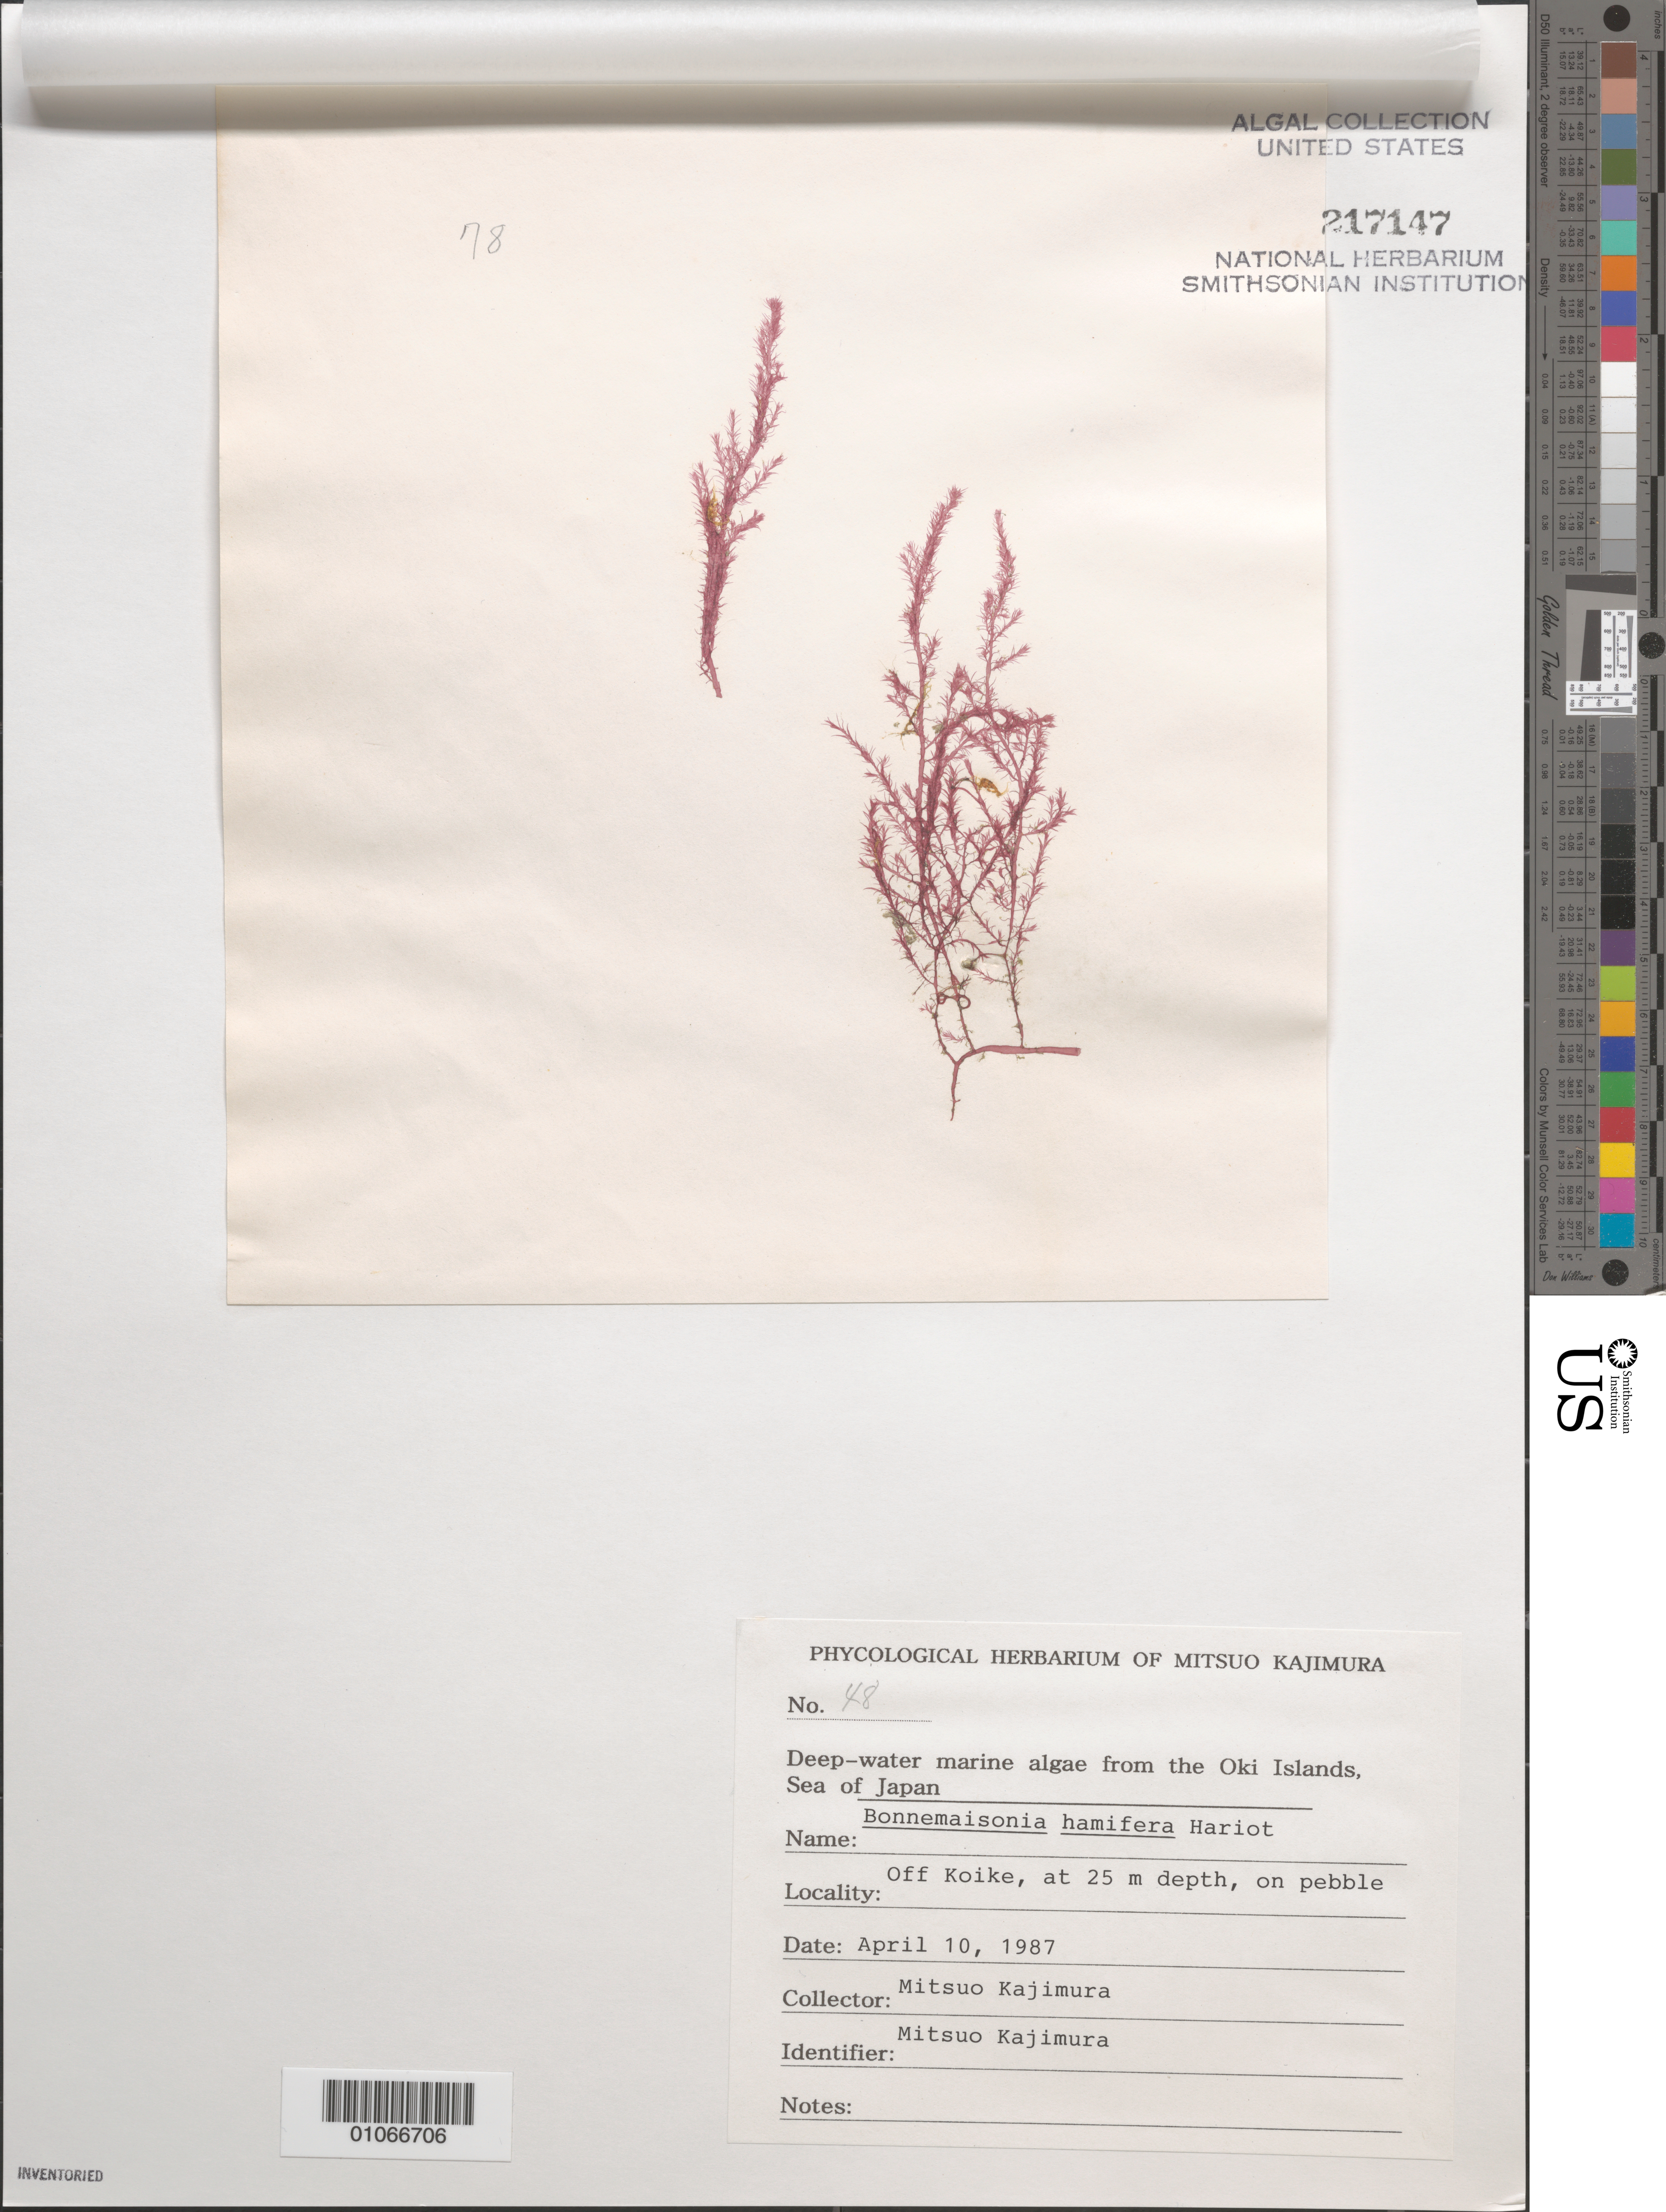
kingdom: Plantae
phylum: Rhodophyta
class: Florideophyceae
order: Bonnemaisoniales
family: Bonnemaisoniaceae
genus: Bonnemaisonia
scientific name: Bonnemaisonia hamifera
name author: P. Hariot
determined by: Kajimura, Mitsuo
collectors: M. Kajimura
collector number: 48 & specimen 78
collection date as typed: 10 Apr 1987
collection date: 1987-04-10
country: Japan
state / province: Simane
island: Oki Is.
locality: Off Koike, Sea of Japan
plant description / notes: Phycologial Herbarium of Mitsuo Kajimura, Deep-water marine algae from the Oki Islands, Sea of Japan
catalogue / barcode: US 217147